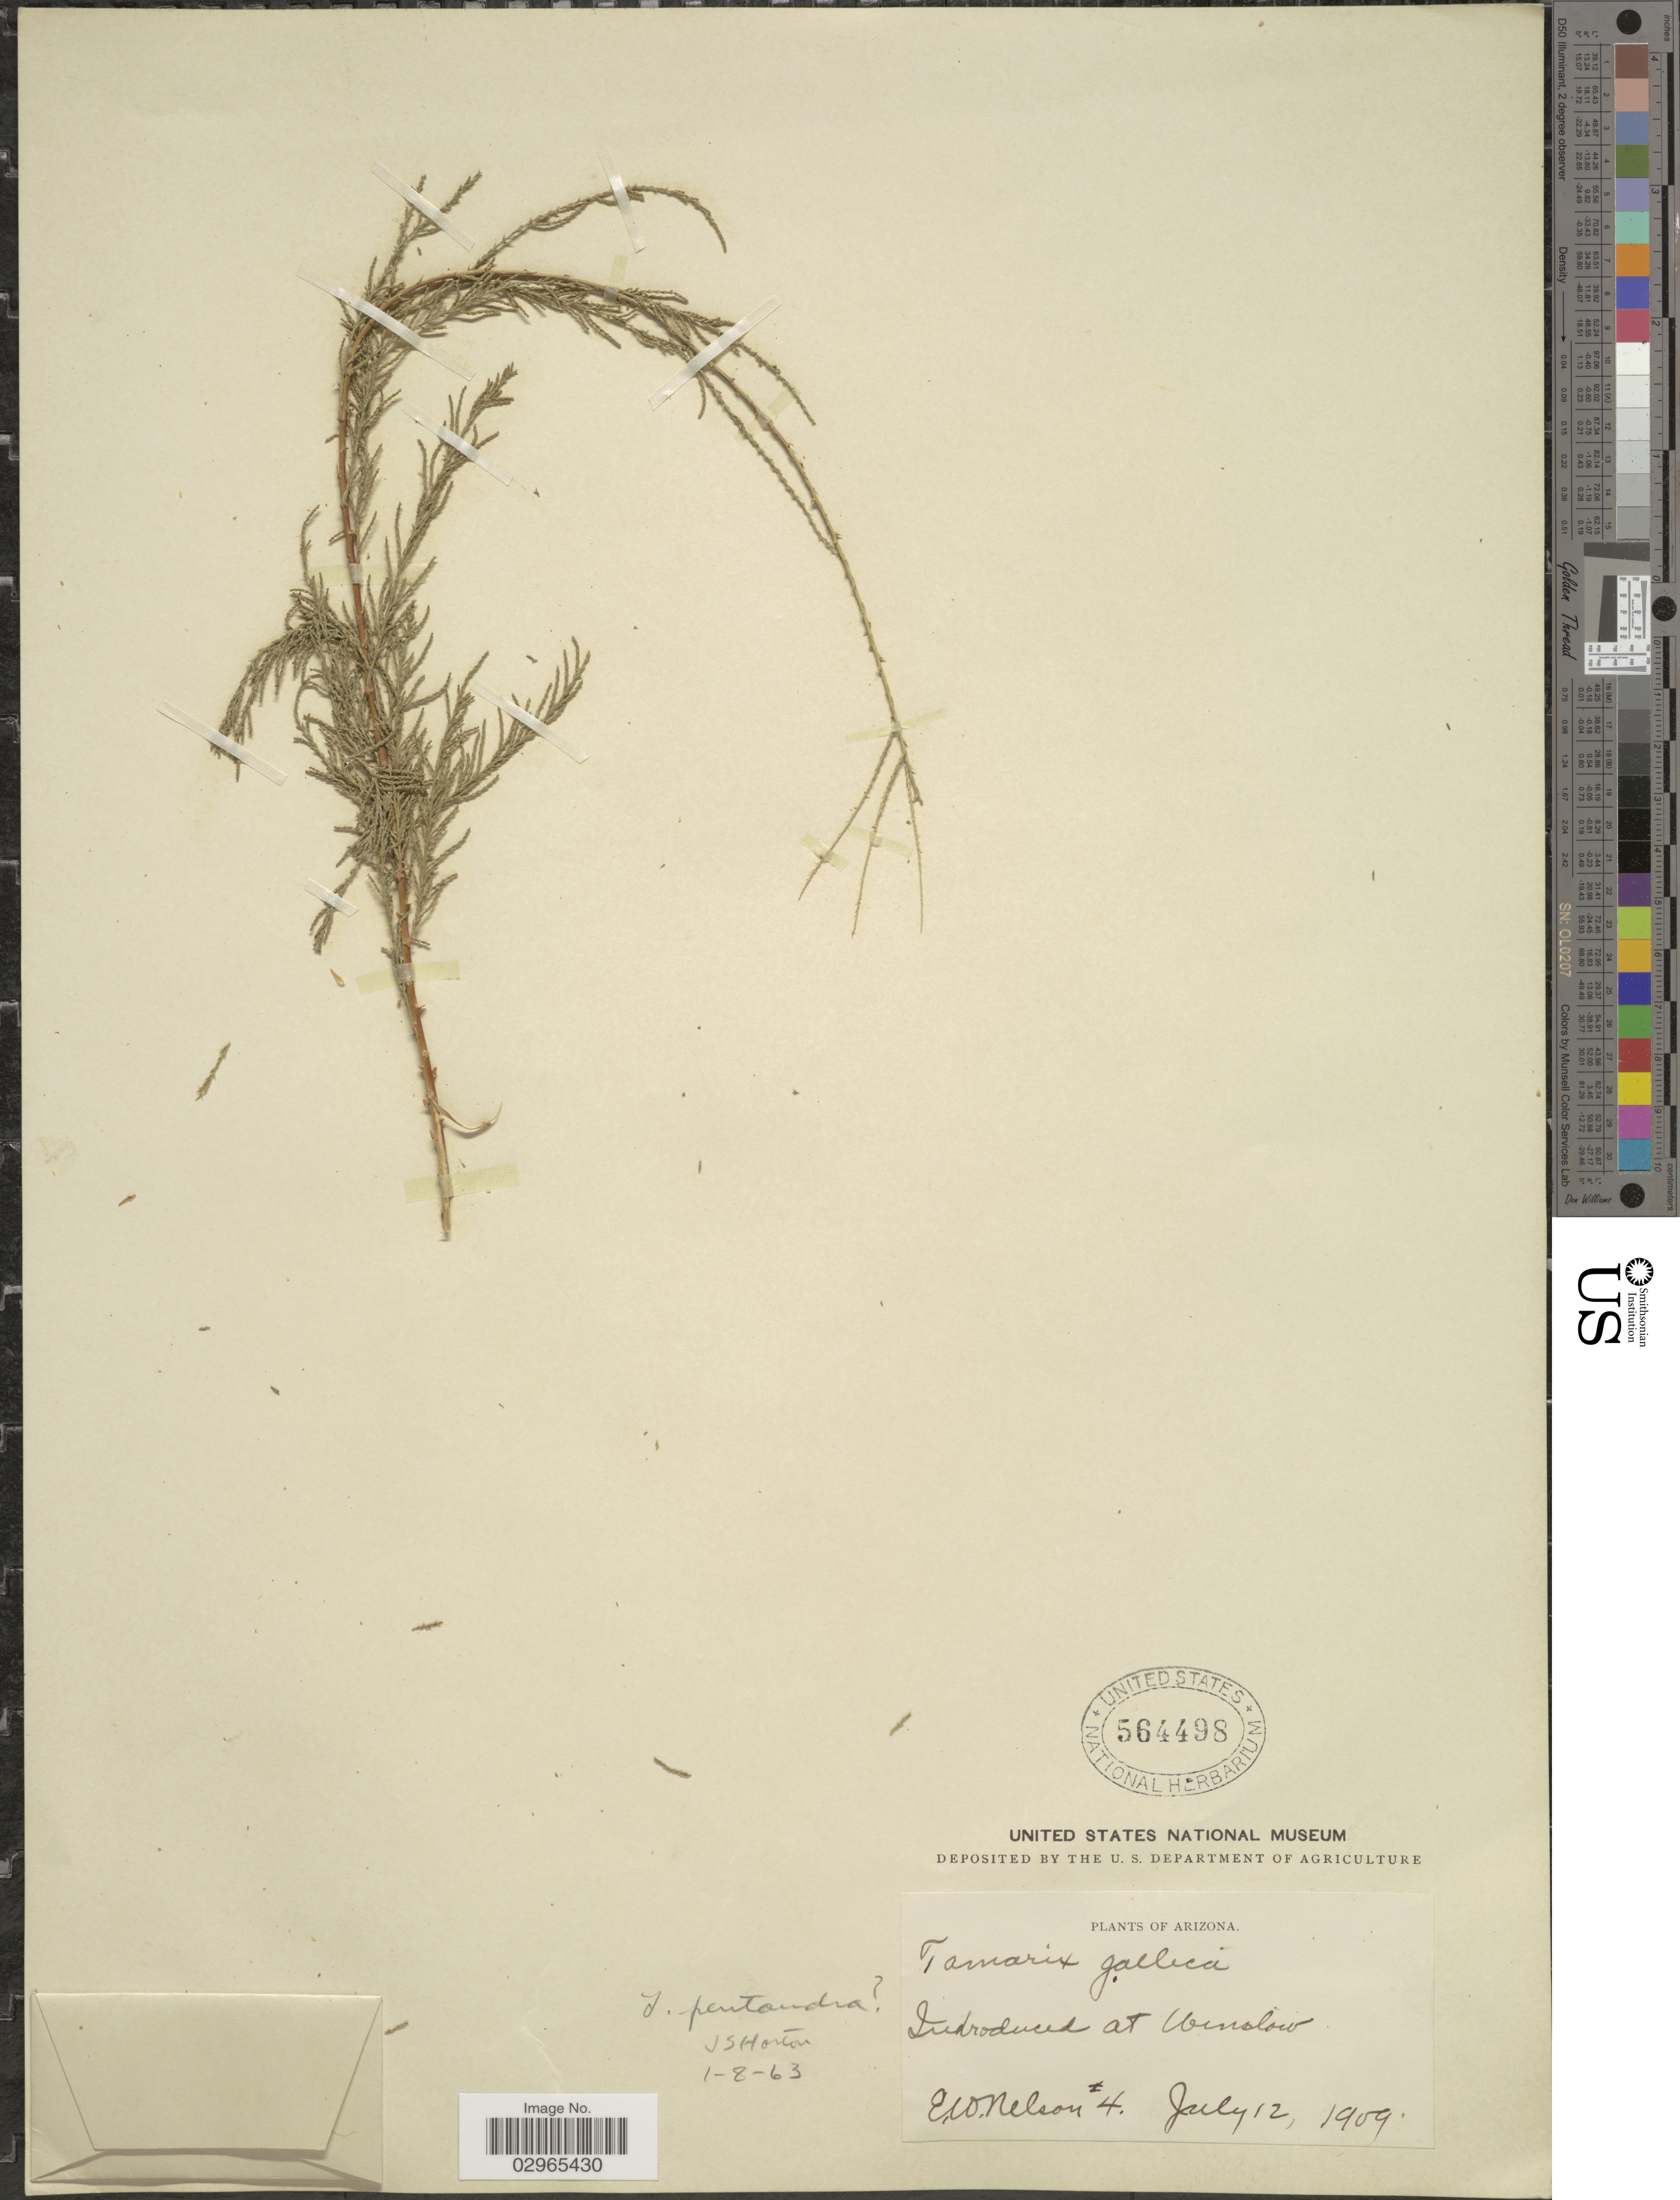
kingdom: Plantae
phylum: Tracheophyta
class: Magnoliopsida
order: Caryophyllales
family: Tamaricaceae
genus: Tamarix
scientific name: Tamarix chinensis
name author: Lour.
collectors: E. W. Nelson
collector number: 4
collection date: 1909-07-12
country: United States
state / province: Arizona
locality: Winslow [unsure placement]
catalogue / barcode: US 564498